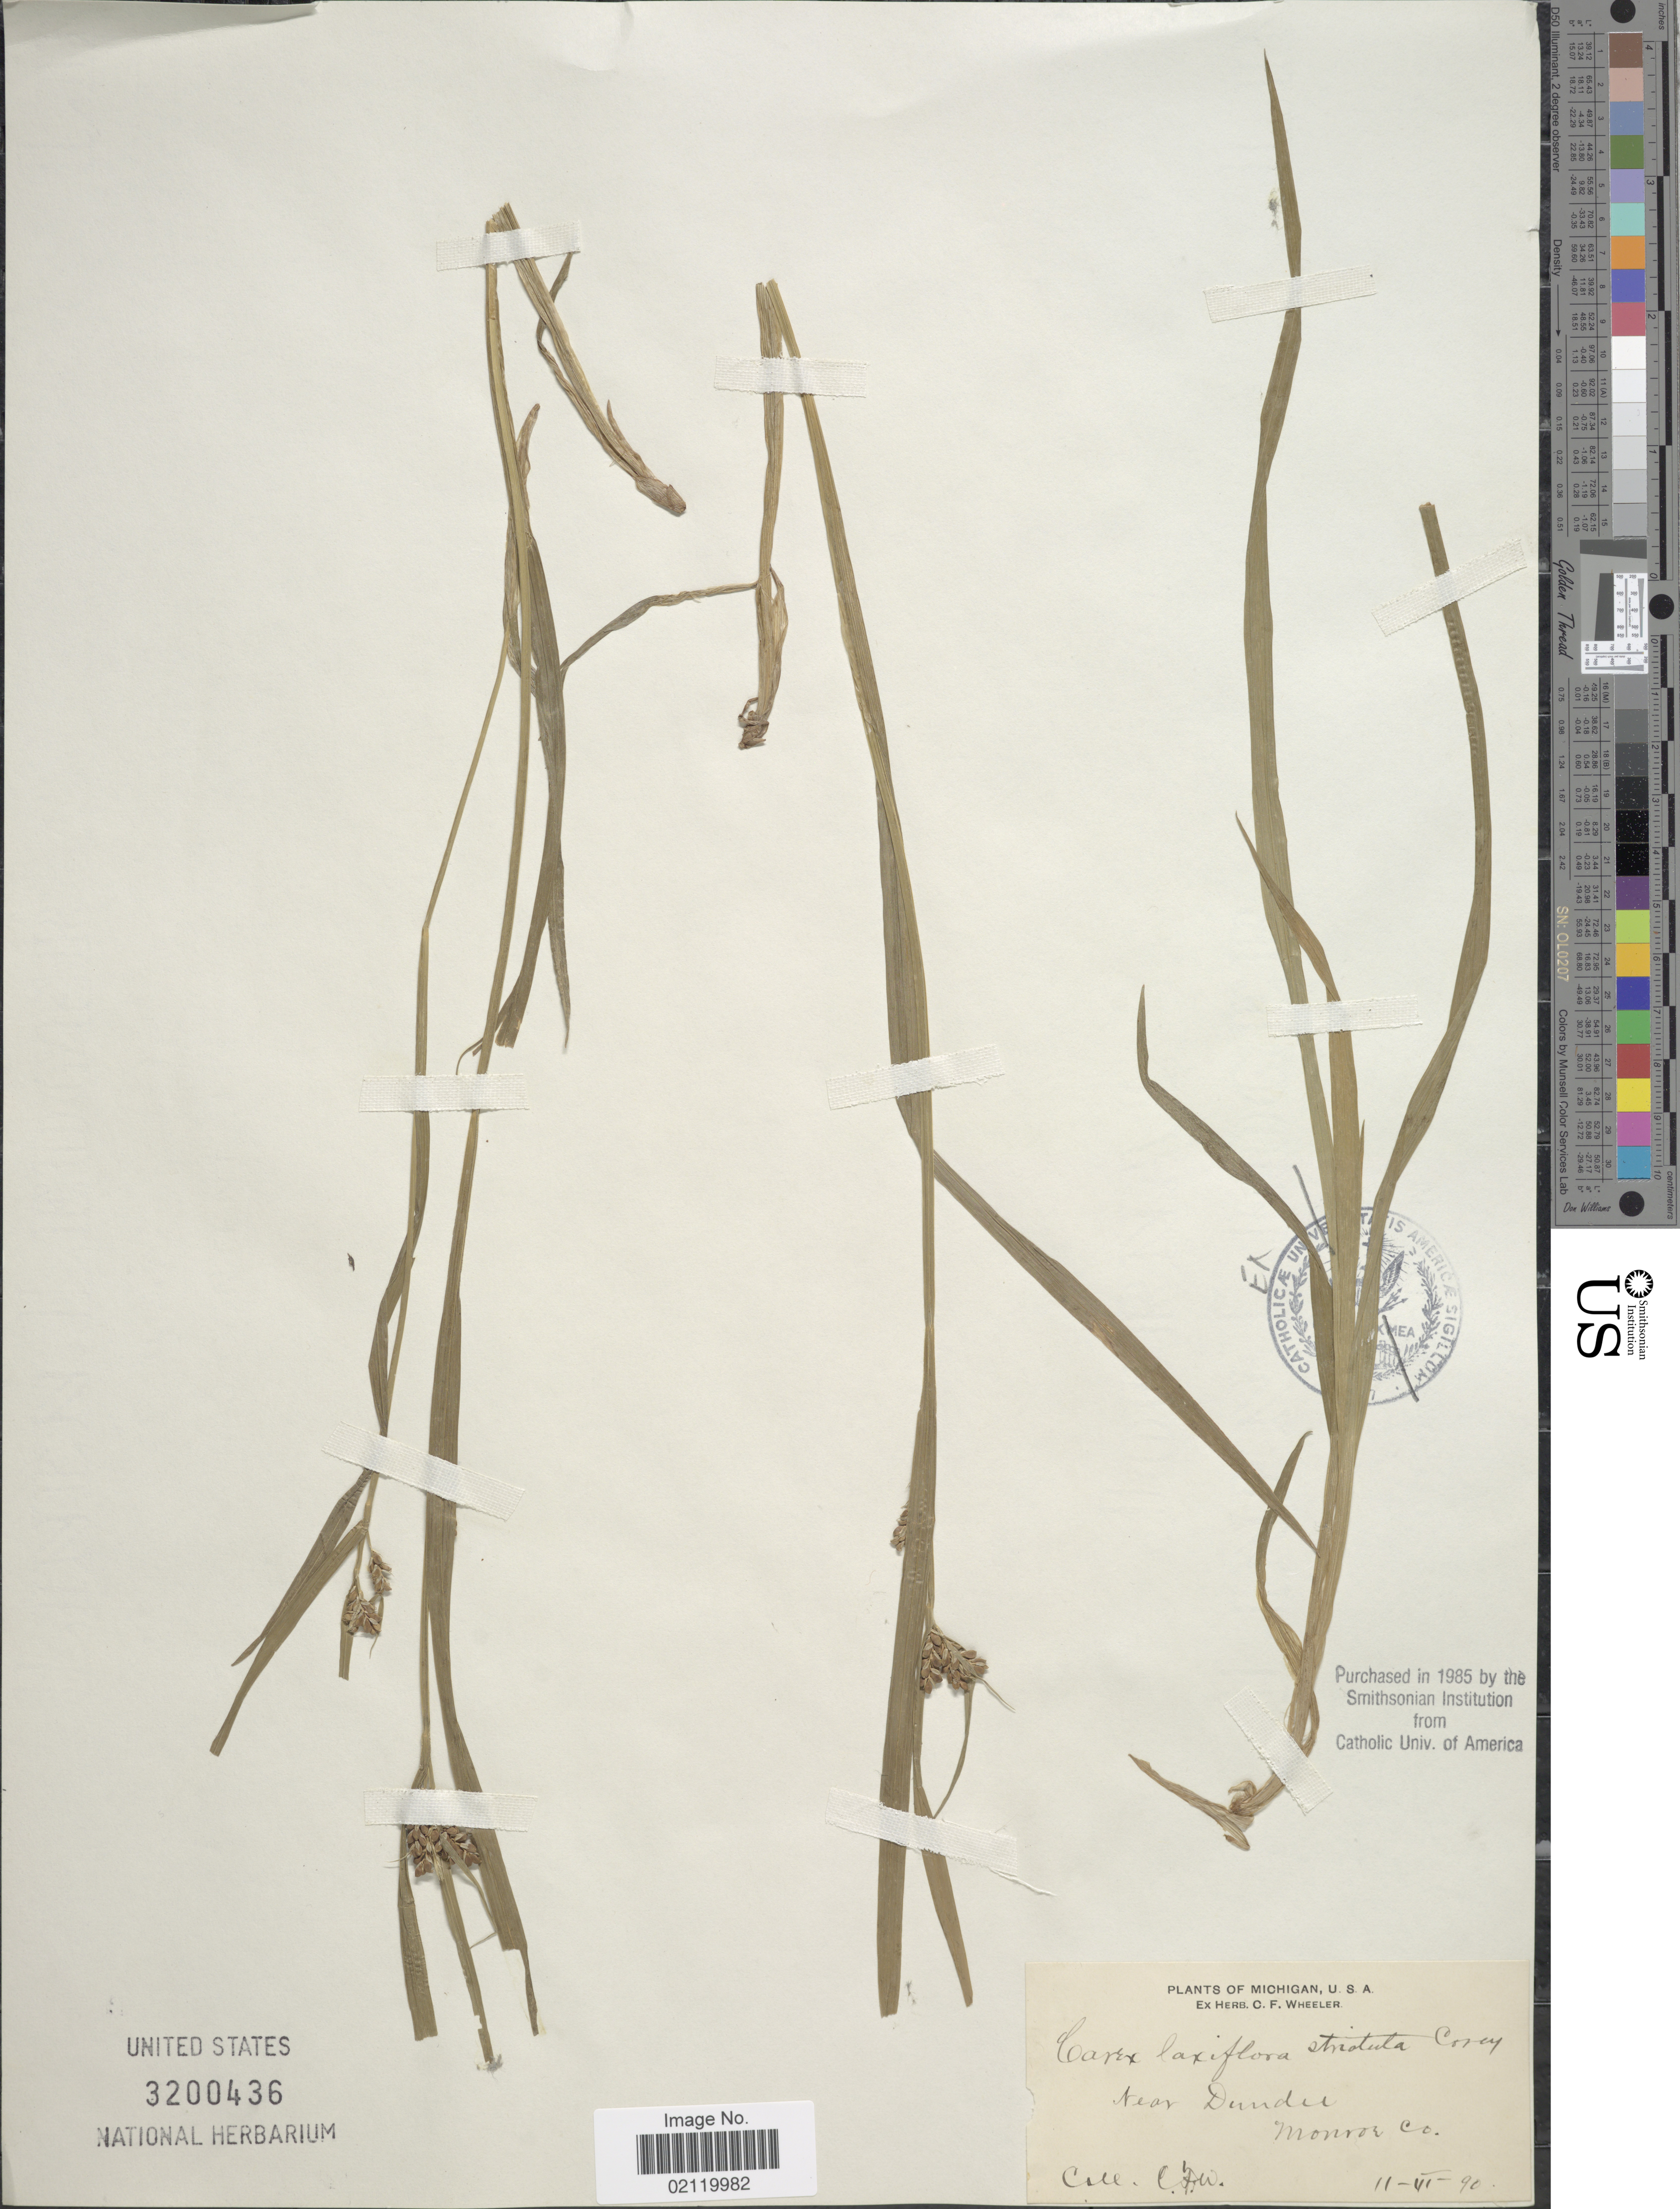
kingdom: Plantae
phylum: Tracheophyta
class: Liliopsida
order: Poales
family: Cyperaceae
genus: Carex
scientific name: Carex laxiflora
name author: Lam.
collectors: C. Wheeler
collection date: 1890-06-11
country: United States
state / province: Michigan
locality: Near Dunes. Monroe Co.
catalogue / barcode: US 3200436